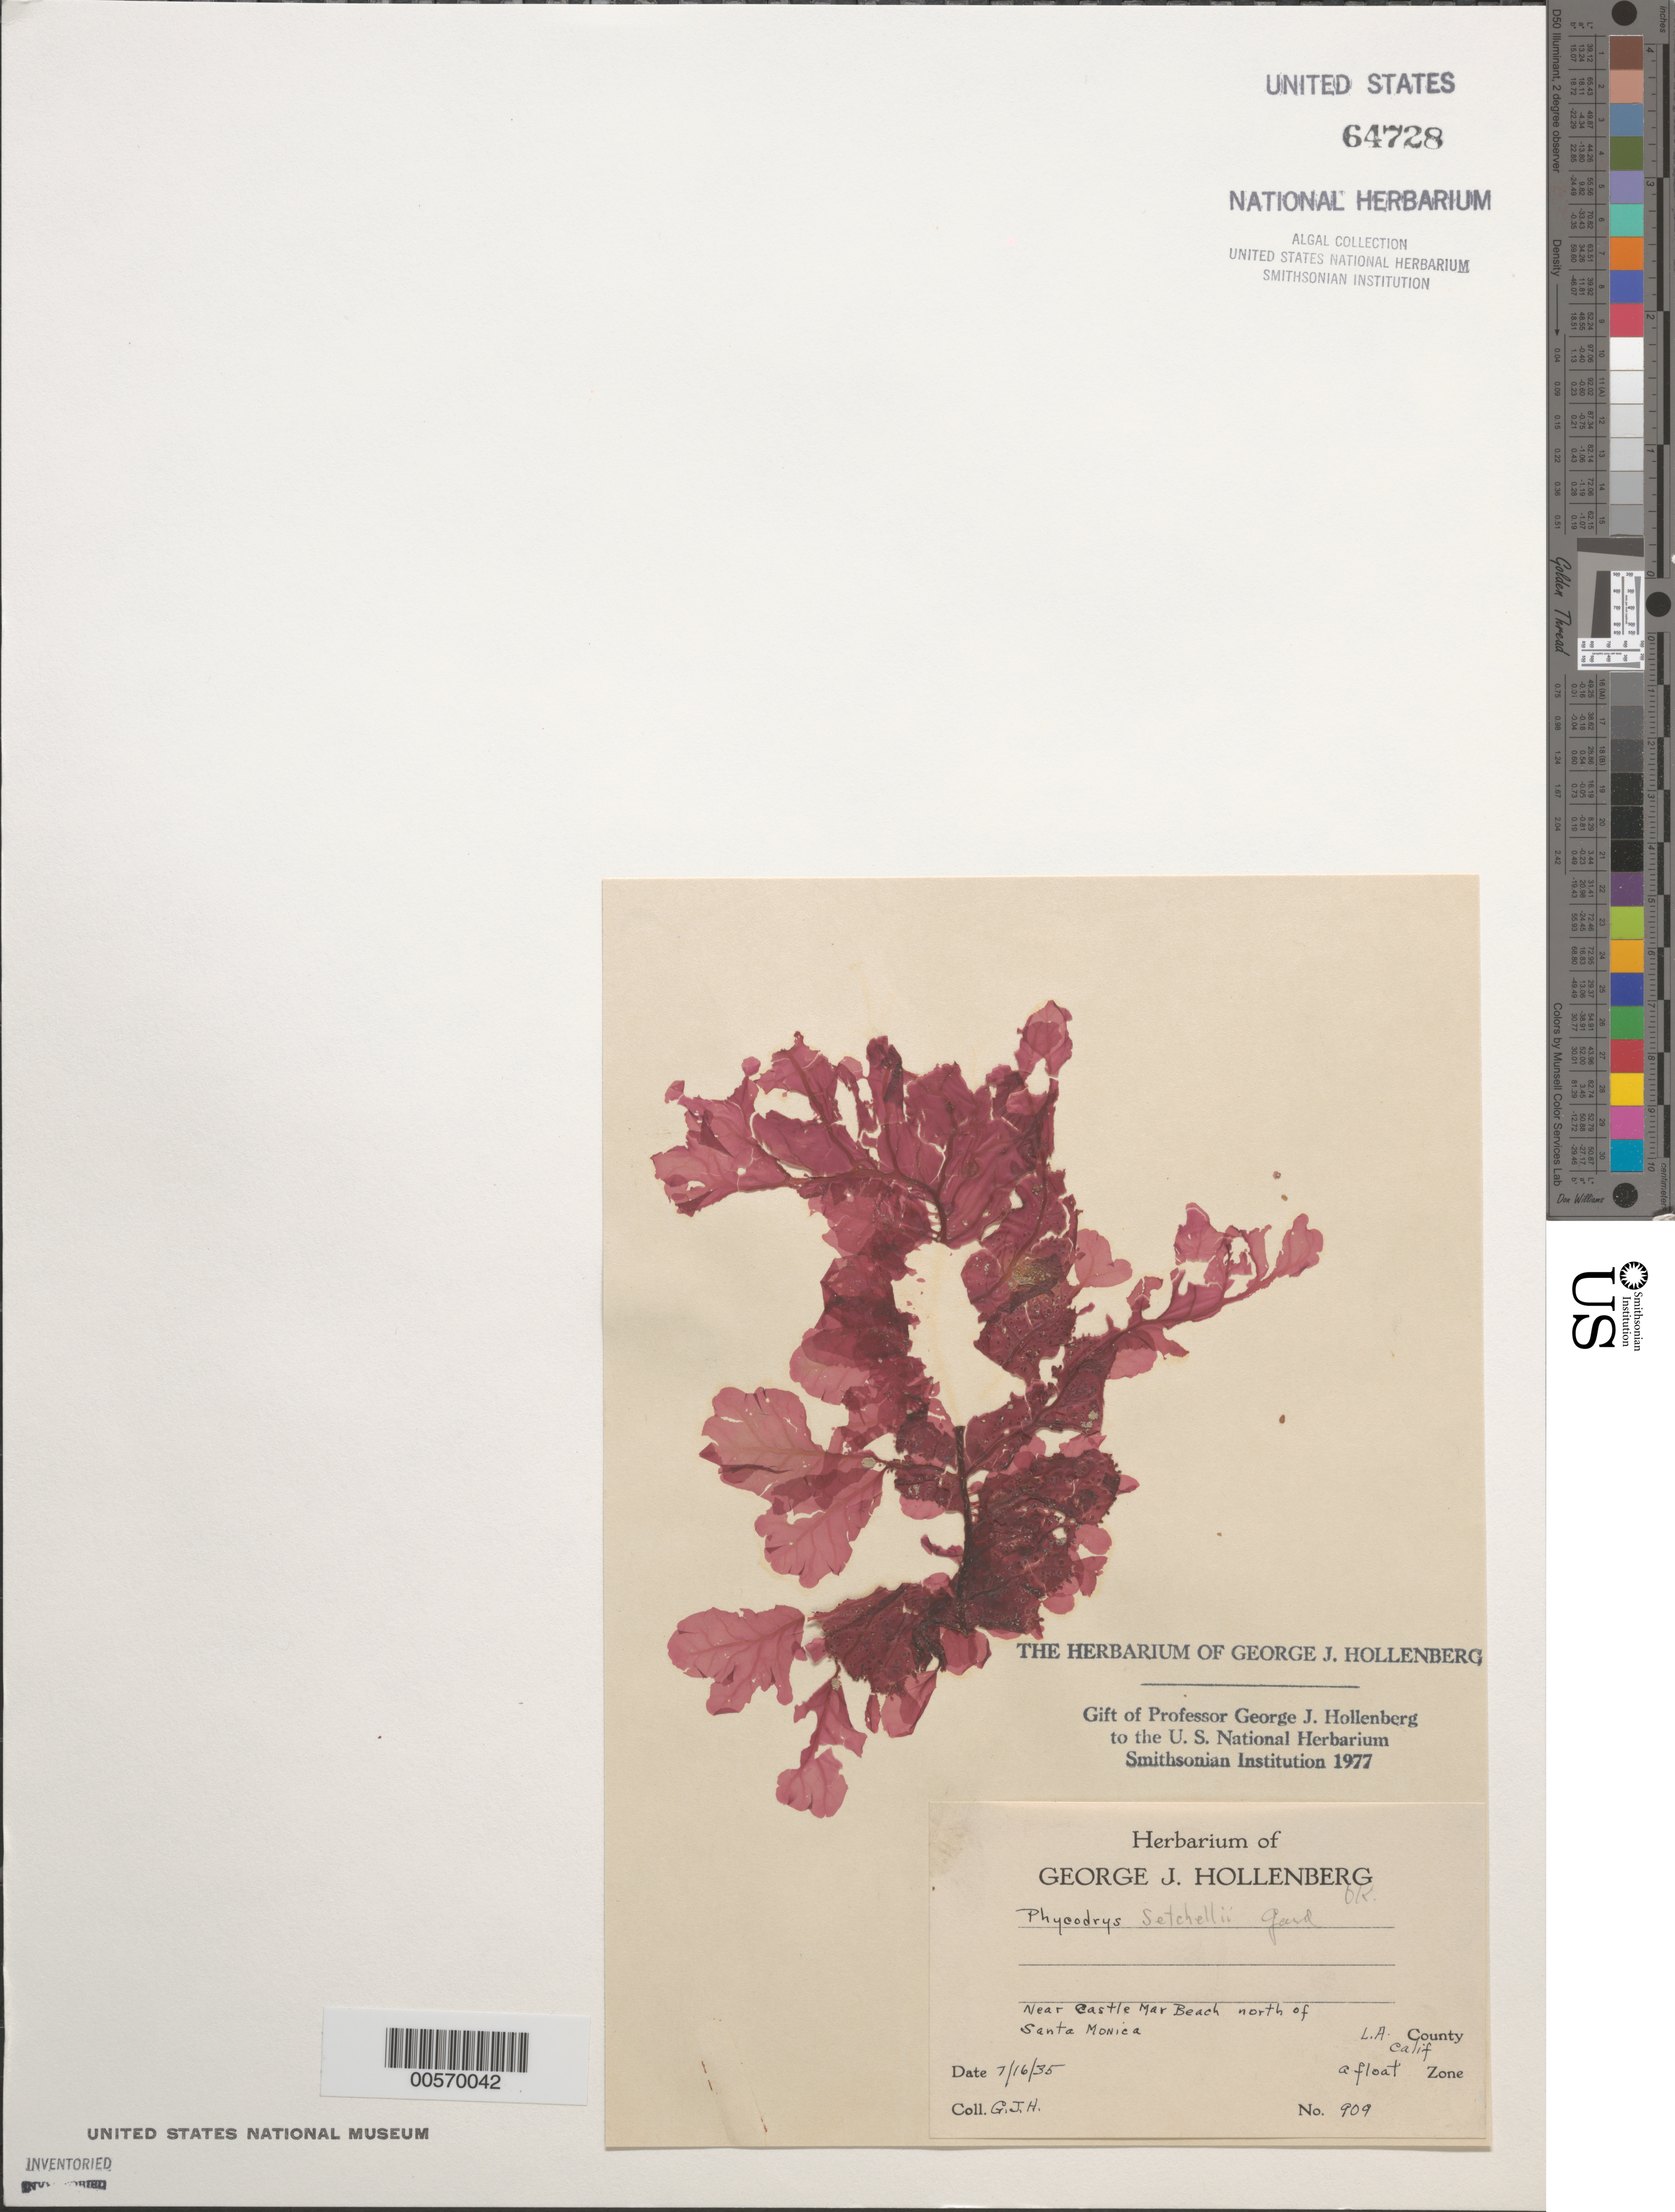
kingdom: Plantae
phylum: Rhodophyta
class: Florideophyceae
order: Ceramiales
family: Delesseriaceae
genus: Phycodrys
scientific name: Phycodrys setchellii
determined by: Hollenberg, George J.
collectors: G. Hollenberg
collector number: GJH 909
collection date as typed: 16 Jul 1935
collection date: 1935-07-16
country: United States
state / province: California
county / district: Los Angeles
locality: Near Castle Mar Beach, north of Santa Monica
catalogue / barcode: US 64728